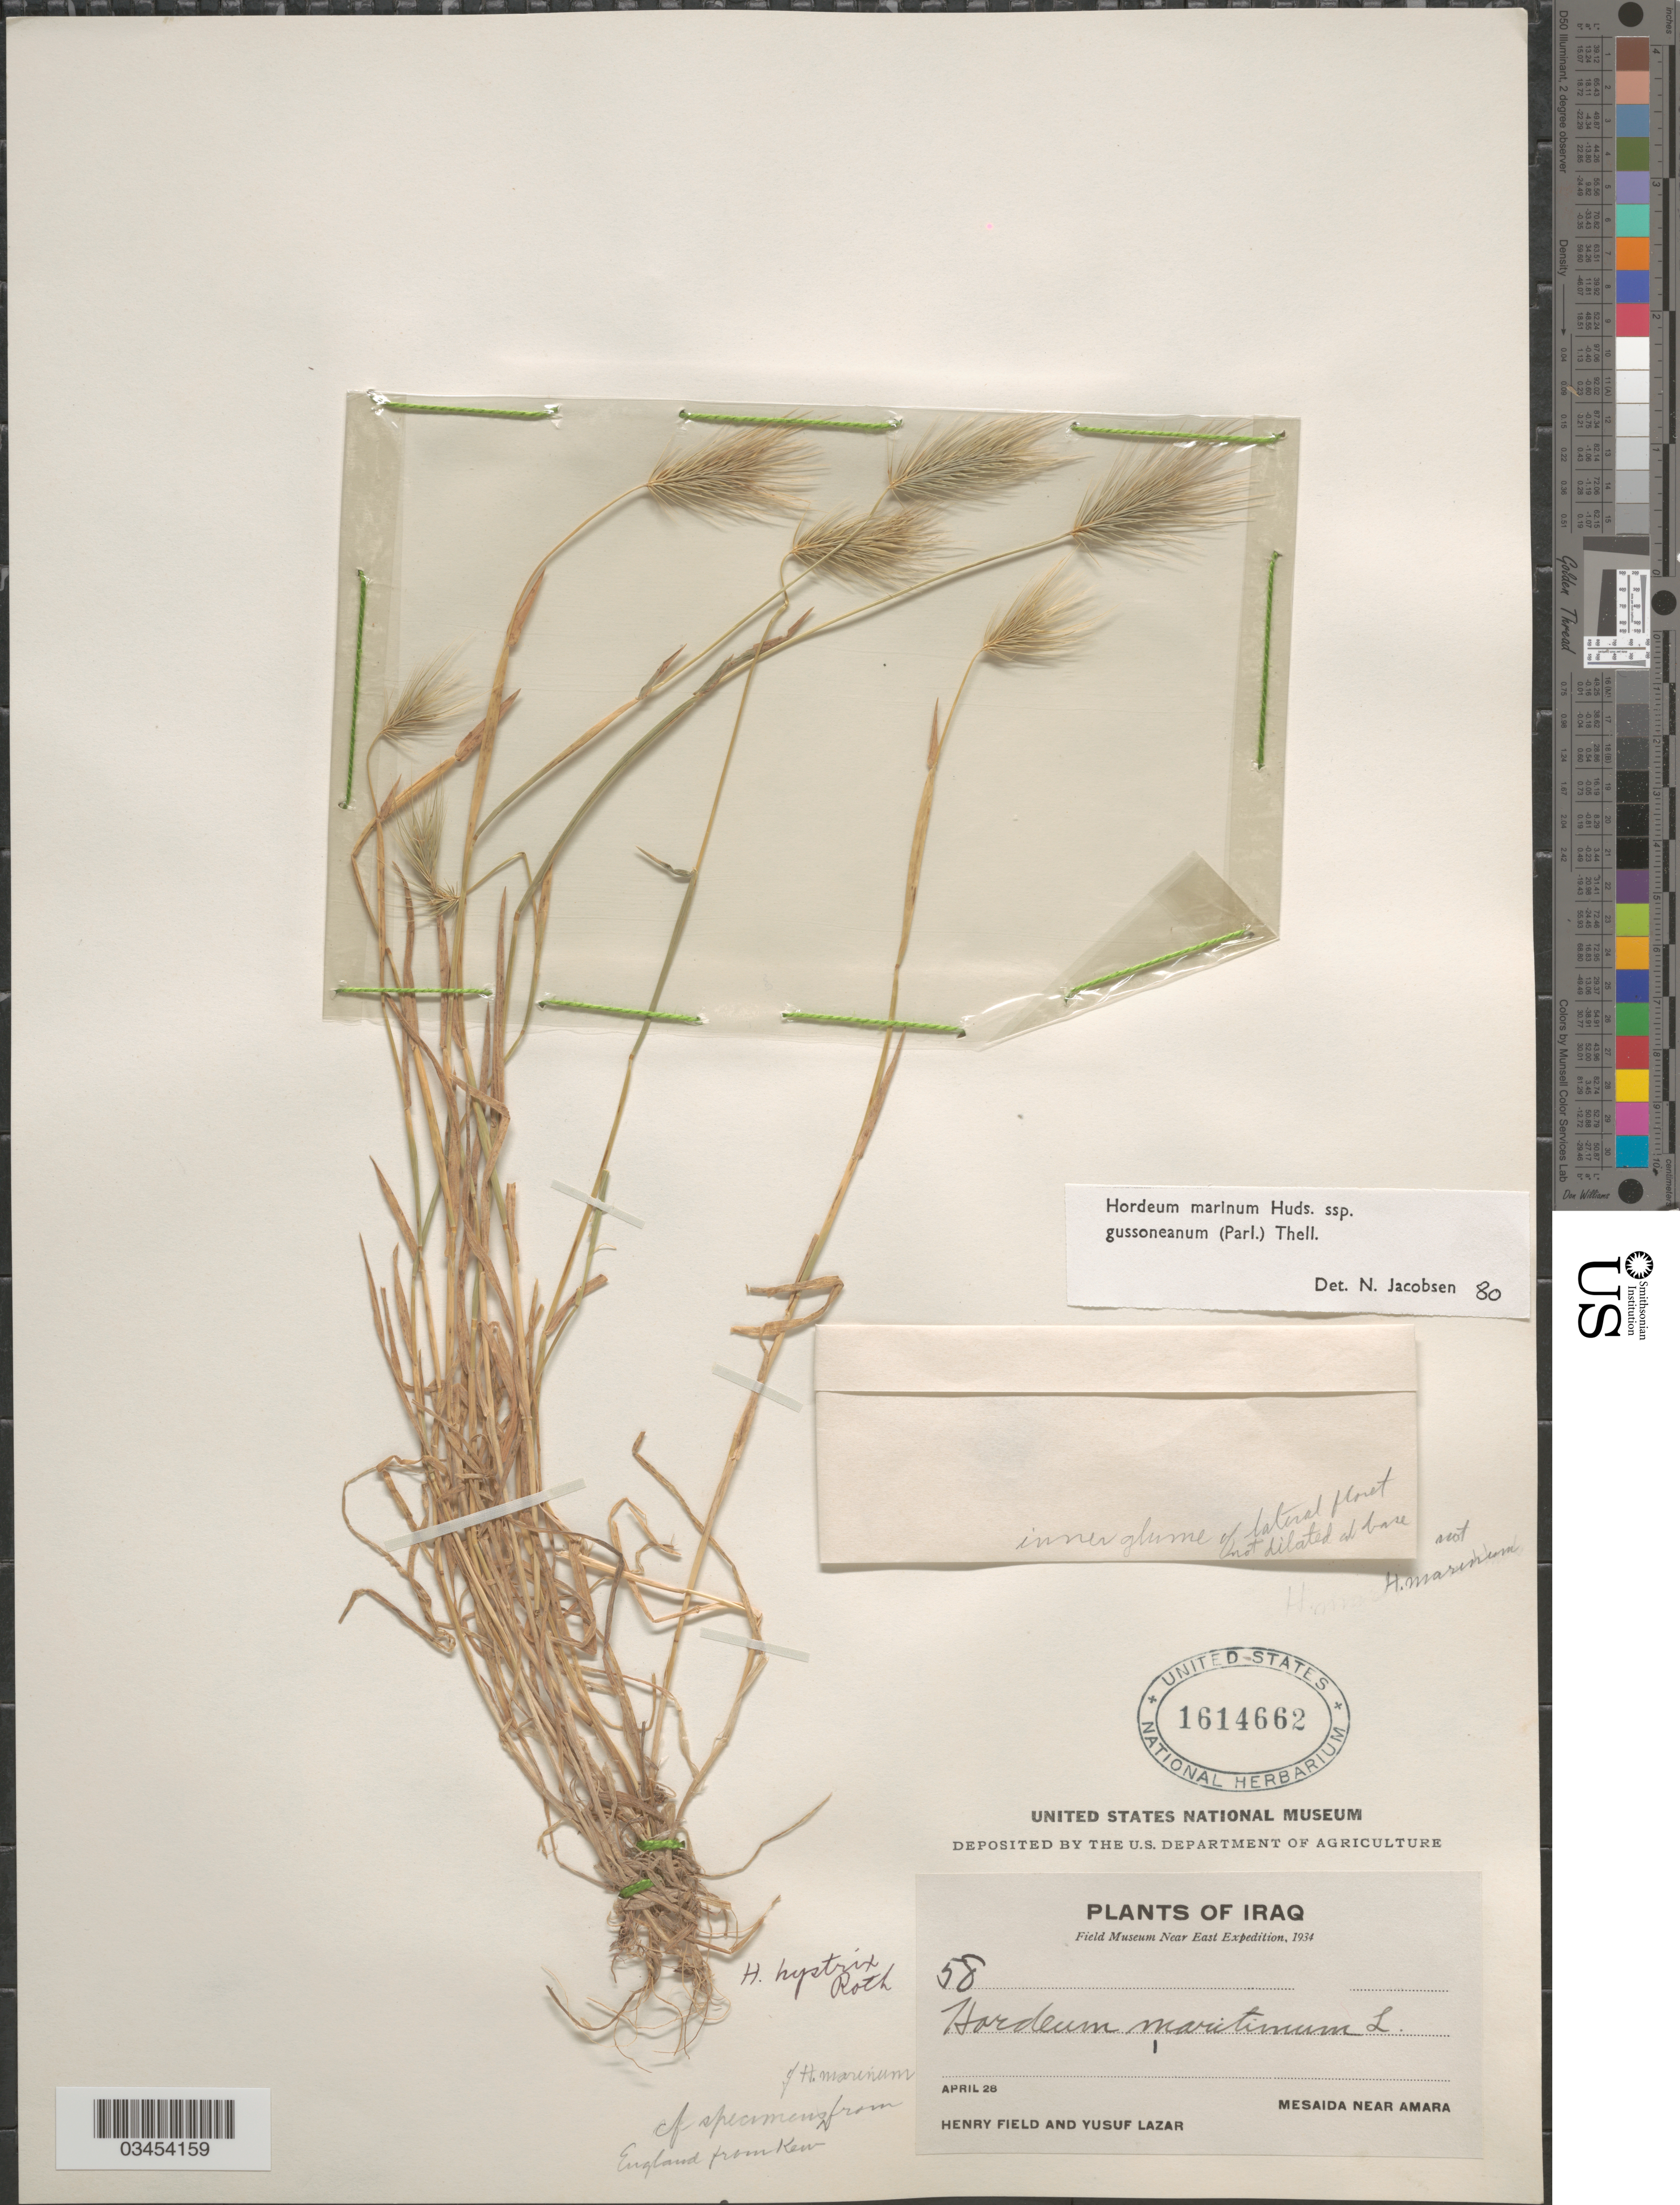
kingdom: Plantae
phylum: Tracheophyta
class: Liliopsida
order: Poales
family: Poaceae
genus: Hordeum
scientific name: Hordeum marinum subsp. gussoneanum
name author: (Parl.) Thell.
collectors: H. Field & Y. Lazar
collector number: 58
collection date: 1934-04-28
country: Iraq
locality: Field Museum Near East Expedition, 1934. Mesaida near Amara.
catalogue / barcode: US 1614662